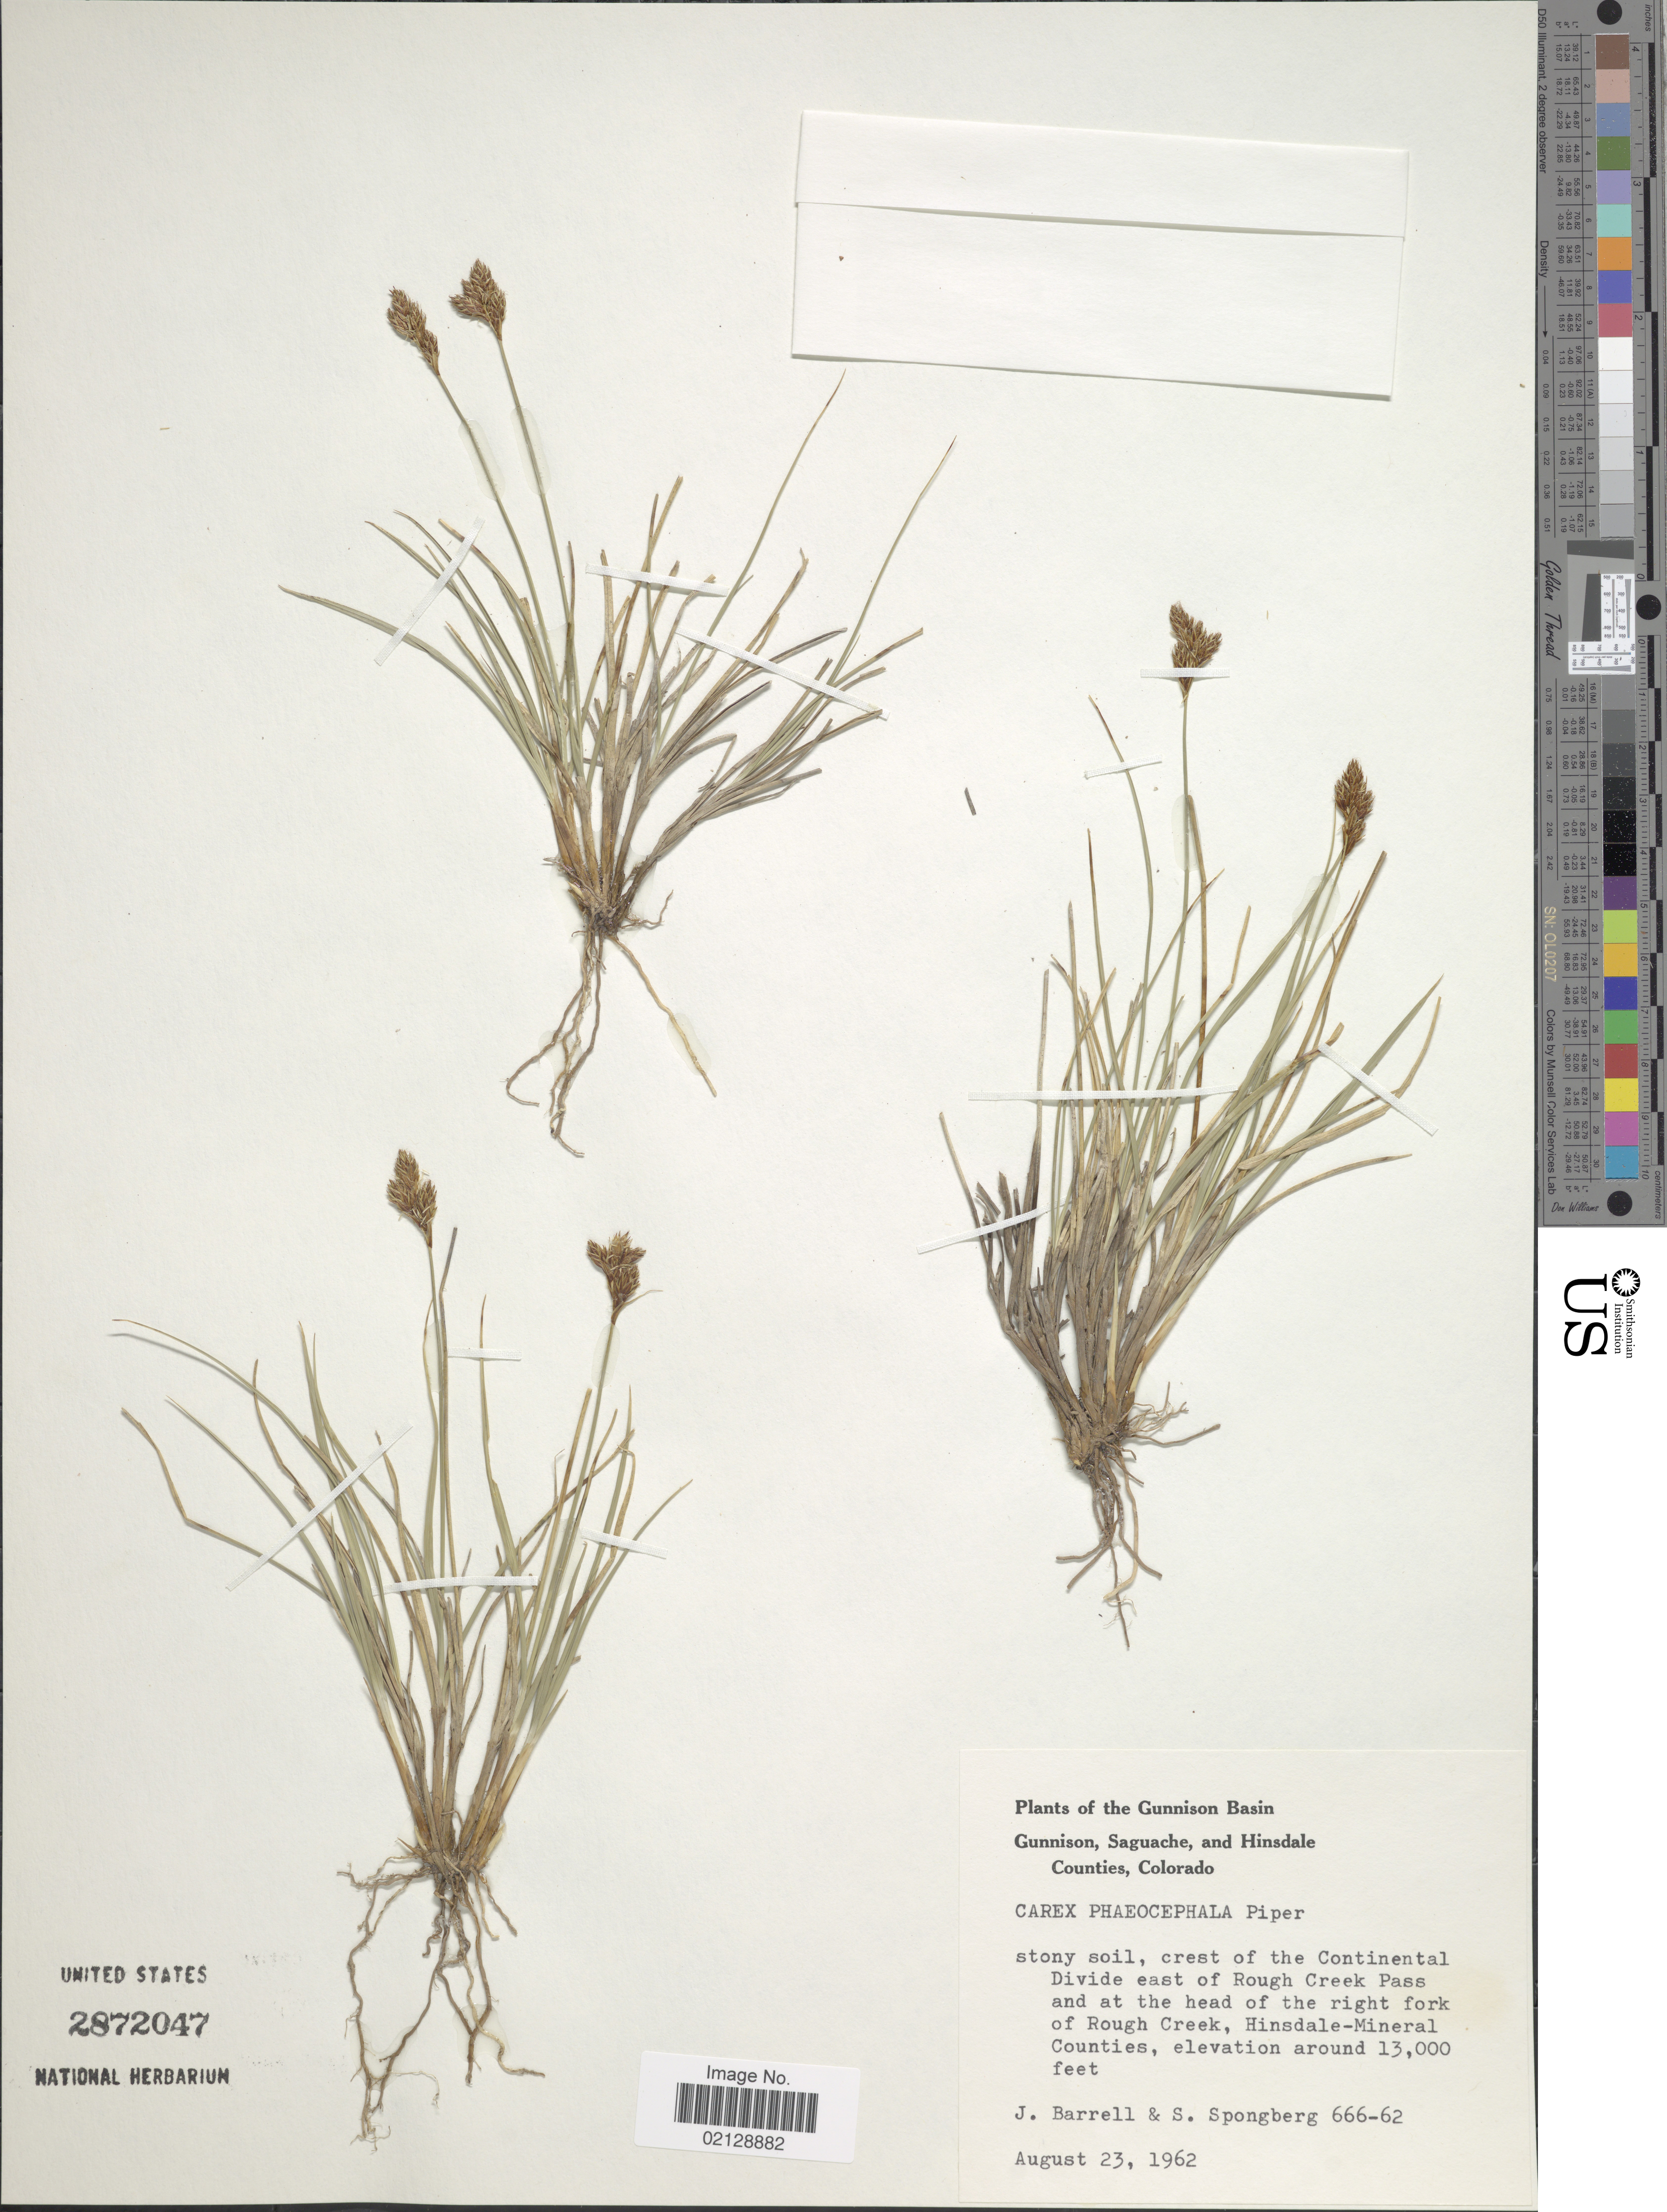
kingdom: Plantae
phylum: Tracheophyta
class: Liliopsida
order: Poales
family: Cyperaceae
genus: Carex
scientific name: Carex phaeocephala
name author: Piper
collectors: J. Barrell & S. A.Spongberg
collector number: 666-62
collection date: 1962-08-23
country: United States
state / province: Colorado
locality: The Gunnison Basin, Gunnison, Saguache, and Hinsdale Counties, Colorado, crest of the Continental Divide east of Rough Creek Pass and at the head of the right fork of Rough Creek, Hinsdale-Mineral Counties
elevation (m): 3962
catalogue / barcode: US 2872047